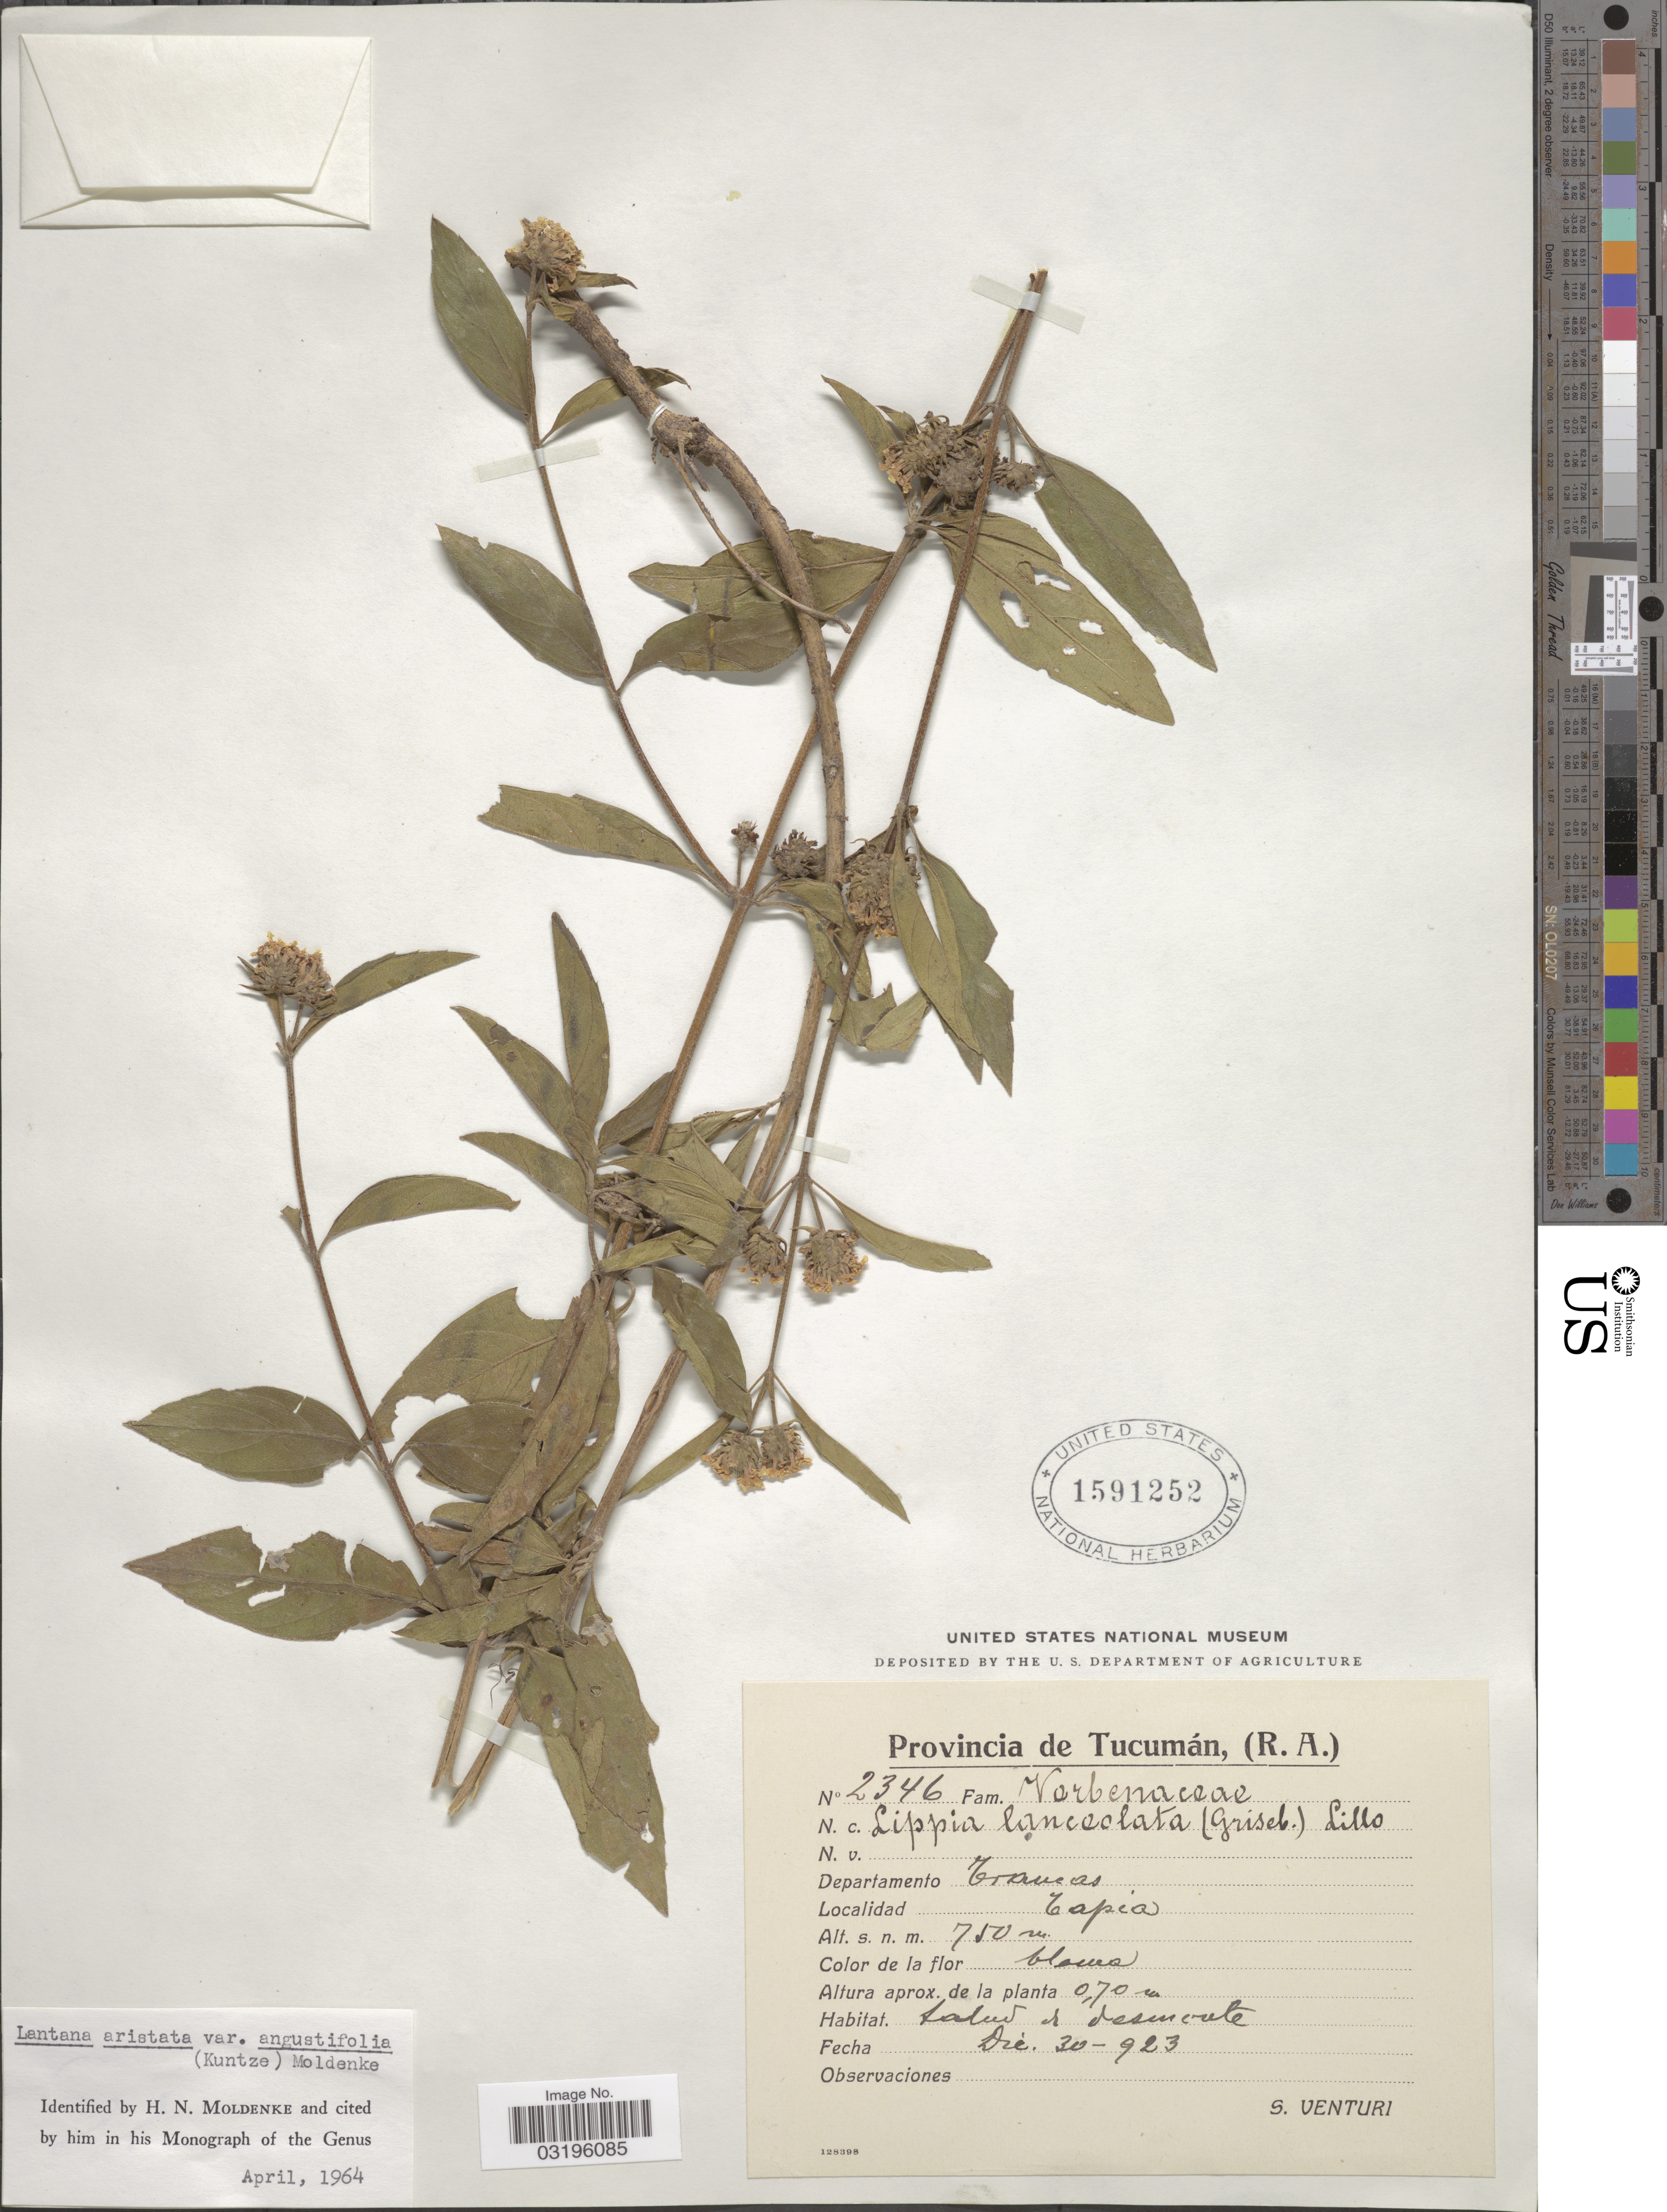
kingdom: Plantae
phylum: Tracheophyta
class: Magnoliopsida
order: Lamiales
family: Verbenaceae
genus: Lantana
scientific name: Lantana aristata var. angustifolia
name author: Moldenke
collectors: S. Venturi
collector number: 2346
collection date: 1923-12-30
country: Argentina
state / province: Tucuman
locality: Departamento Trancas. Tapia.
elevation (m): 750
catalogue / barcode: US 1591252